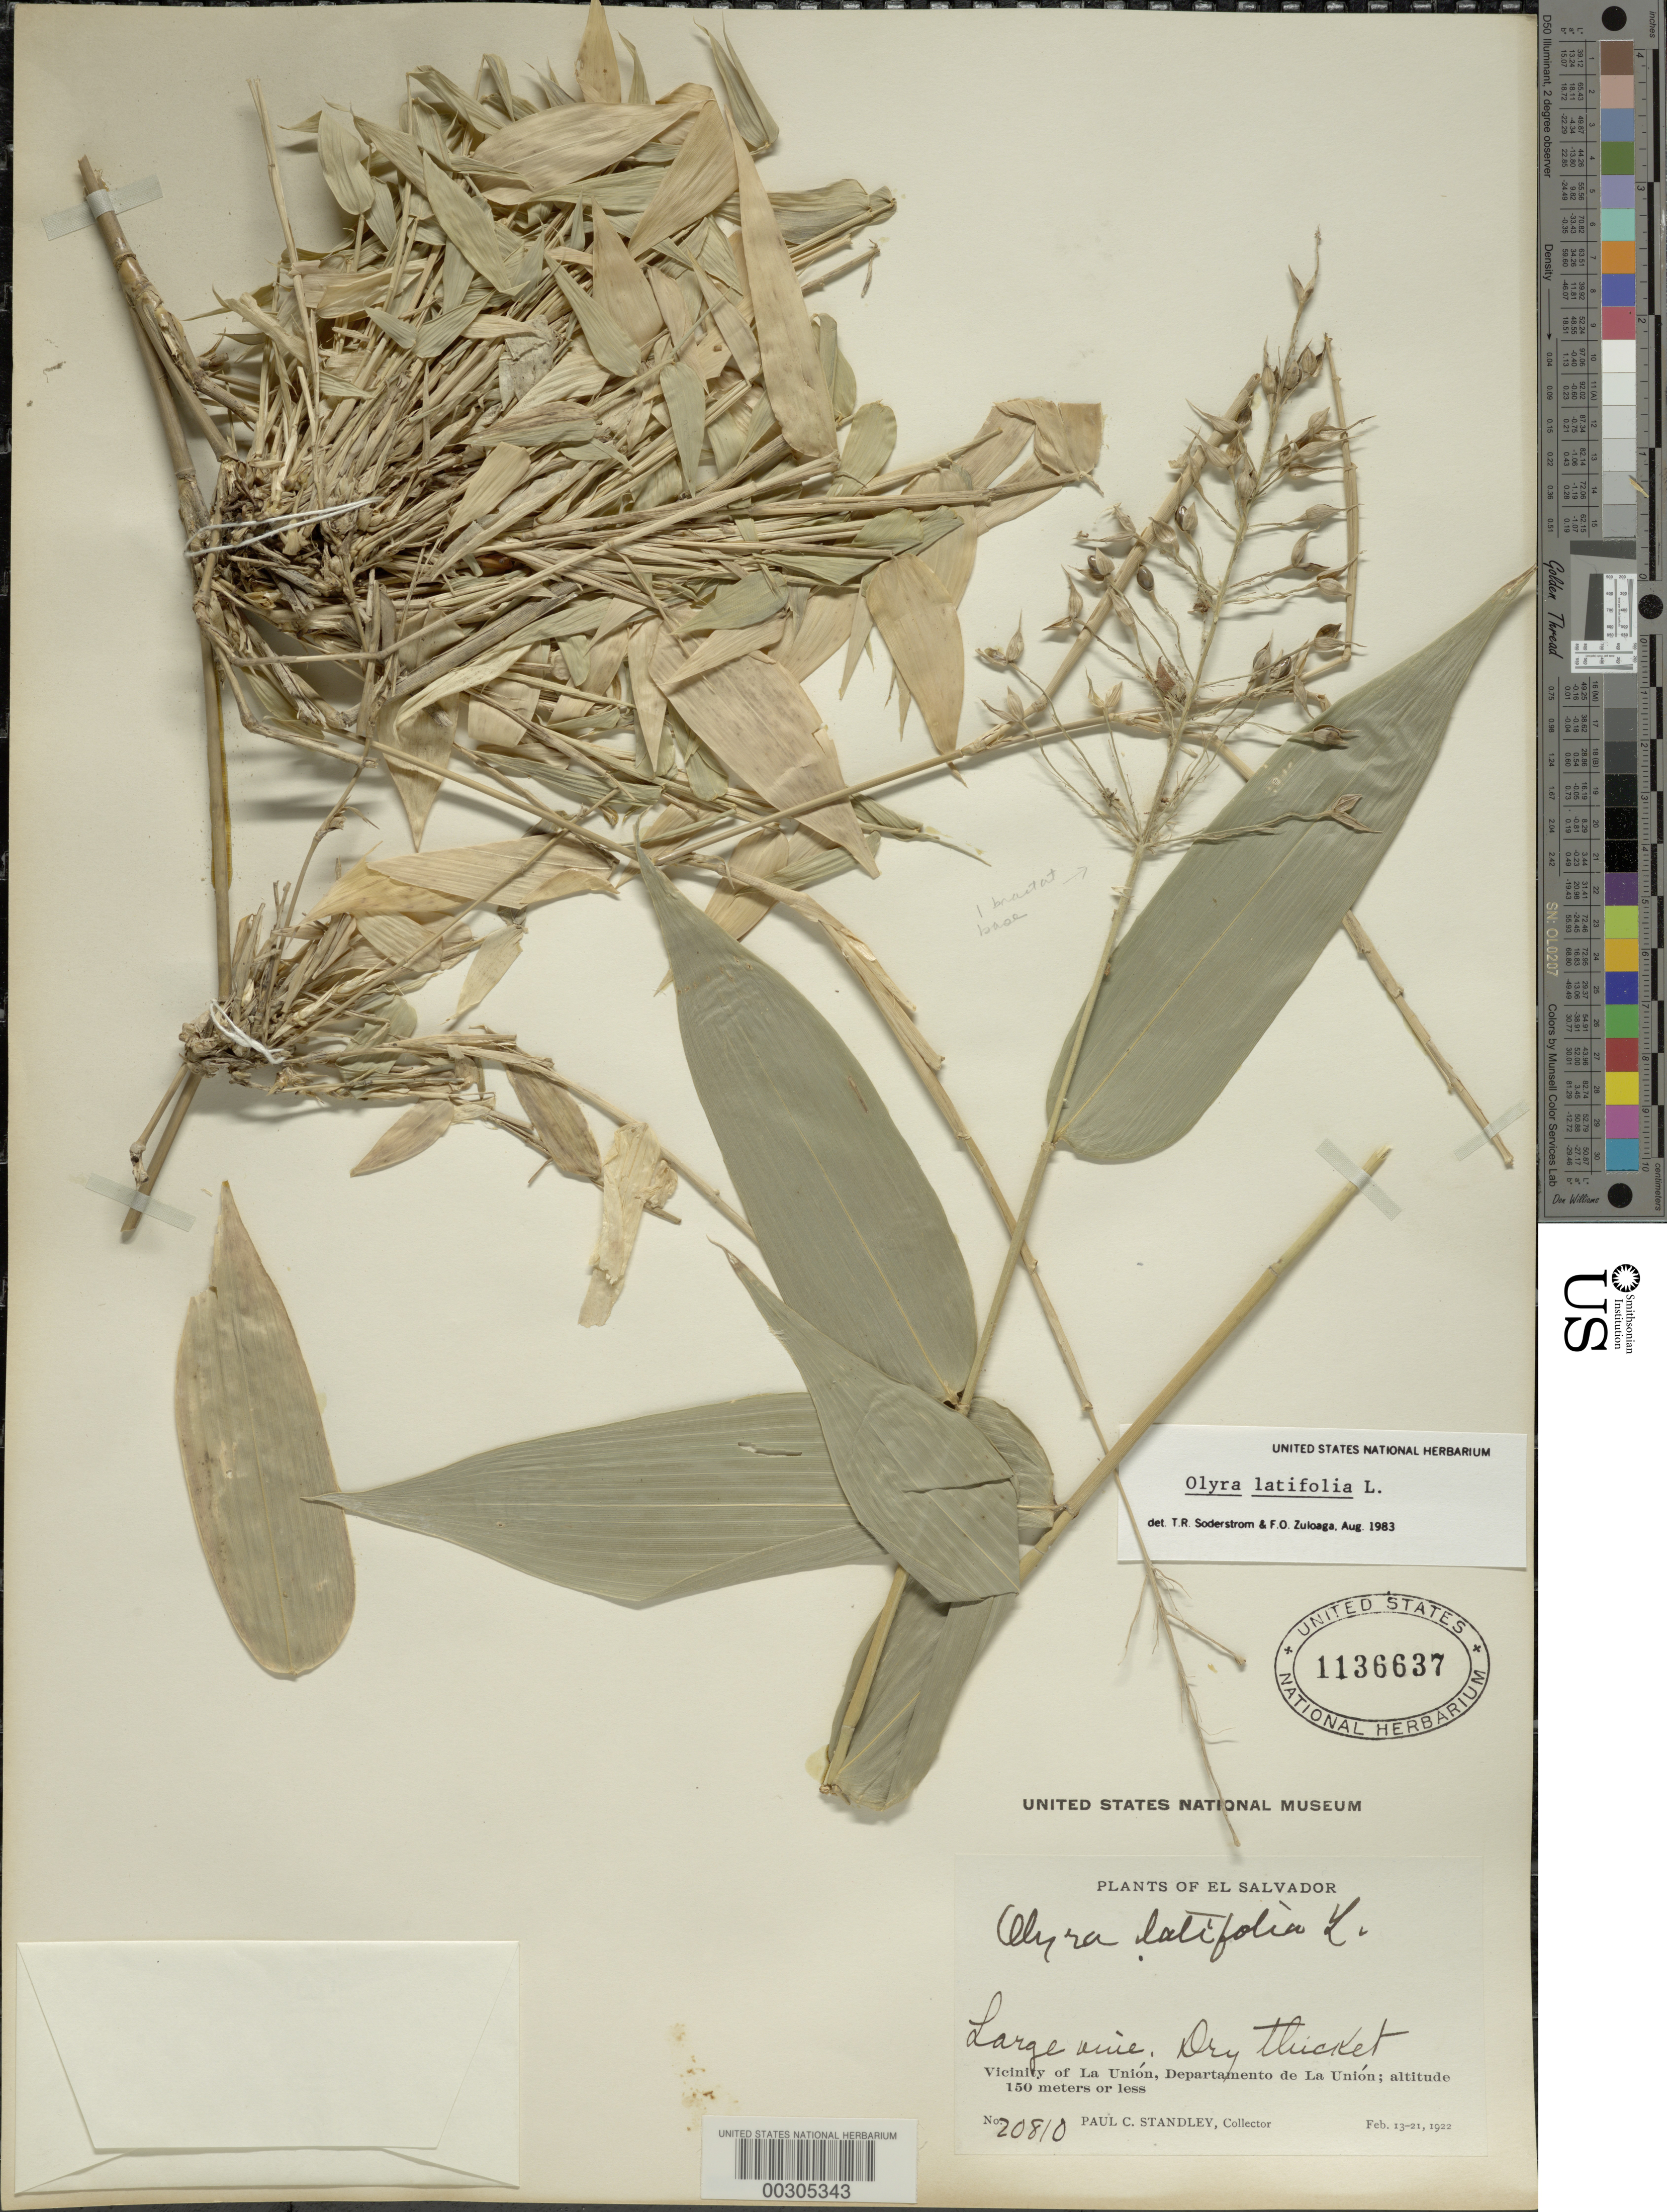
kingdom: Plantae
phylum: Tracheophyta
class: Liliopsida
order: Poales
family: Poaceae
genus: Olyra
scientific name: Olyra latifolia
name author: L.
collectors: P. C. Standley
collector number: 20810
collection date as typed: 13 Feb 1922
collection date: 1922-02-13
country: El Salvador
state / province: La Unión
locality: La union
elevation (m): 150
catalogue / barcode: US 1136637